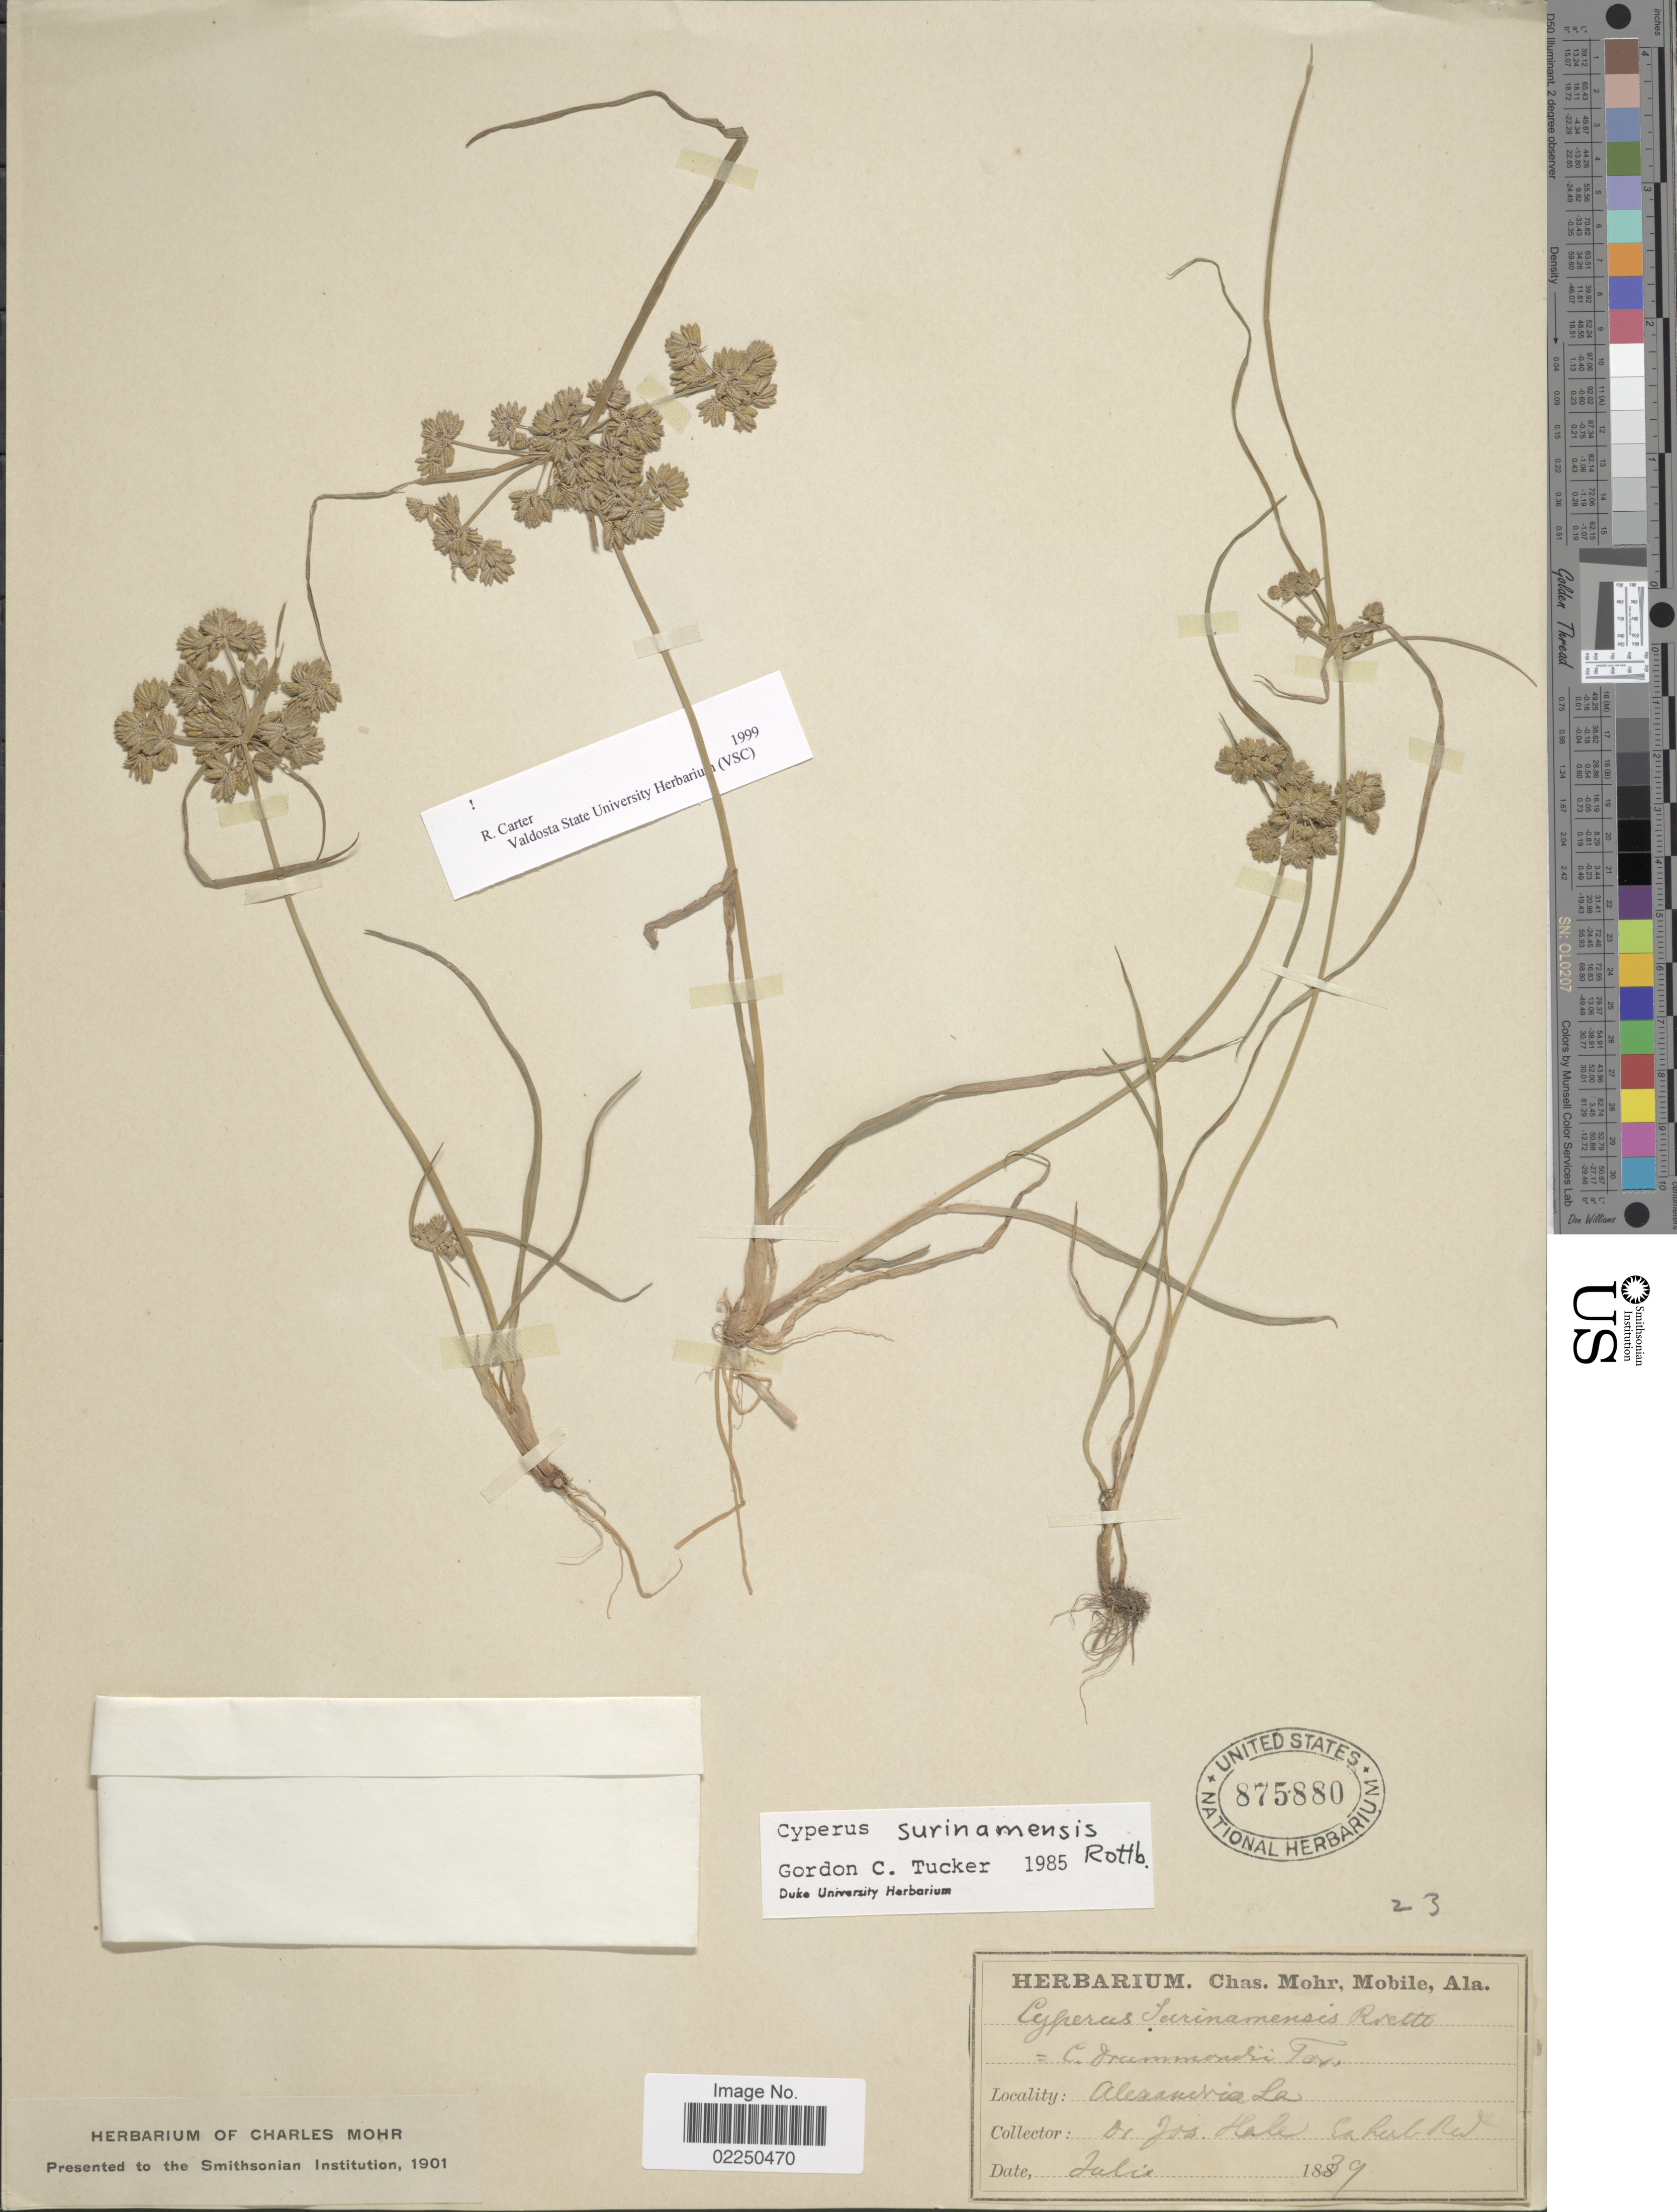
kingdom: Plantae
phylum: Tracheophyta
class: Liliopsida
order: Poales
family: Cyperaceae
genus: Cyperus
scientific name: Cyperus surinamensis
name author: Rottb.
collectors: J. Hale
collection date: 1839-07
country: United States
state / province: Louisiana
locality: Alexandria La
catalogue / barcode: US 875880